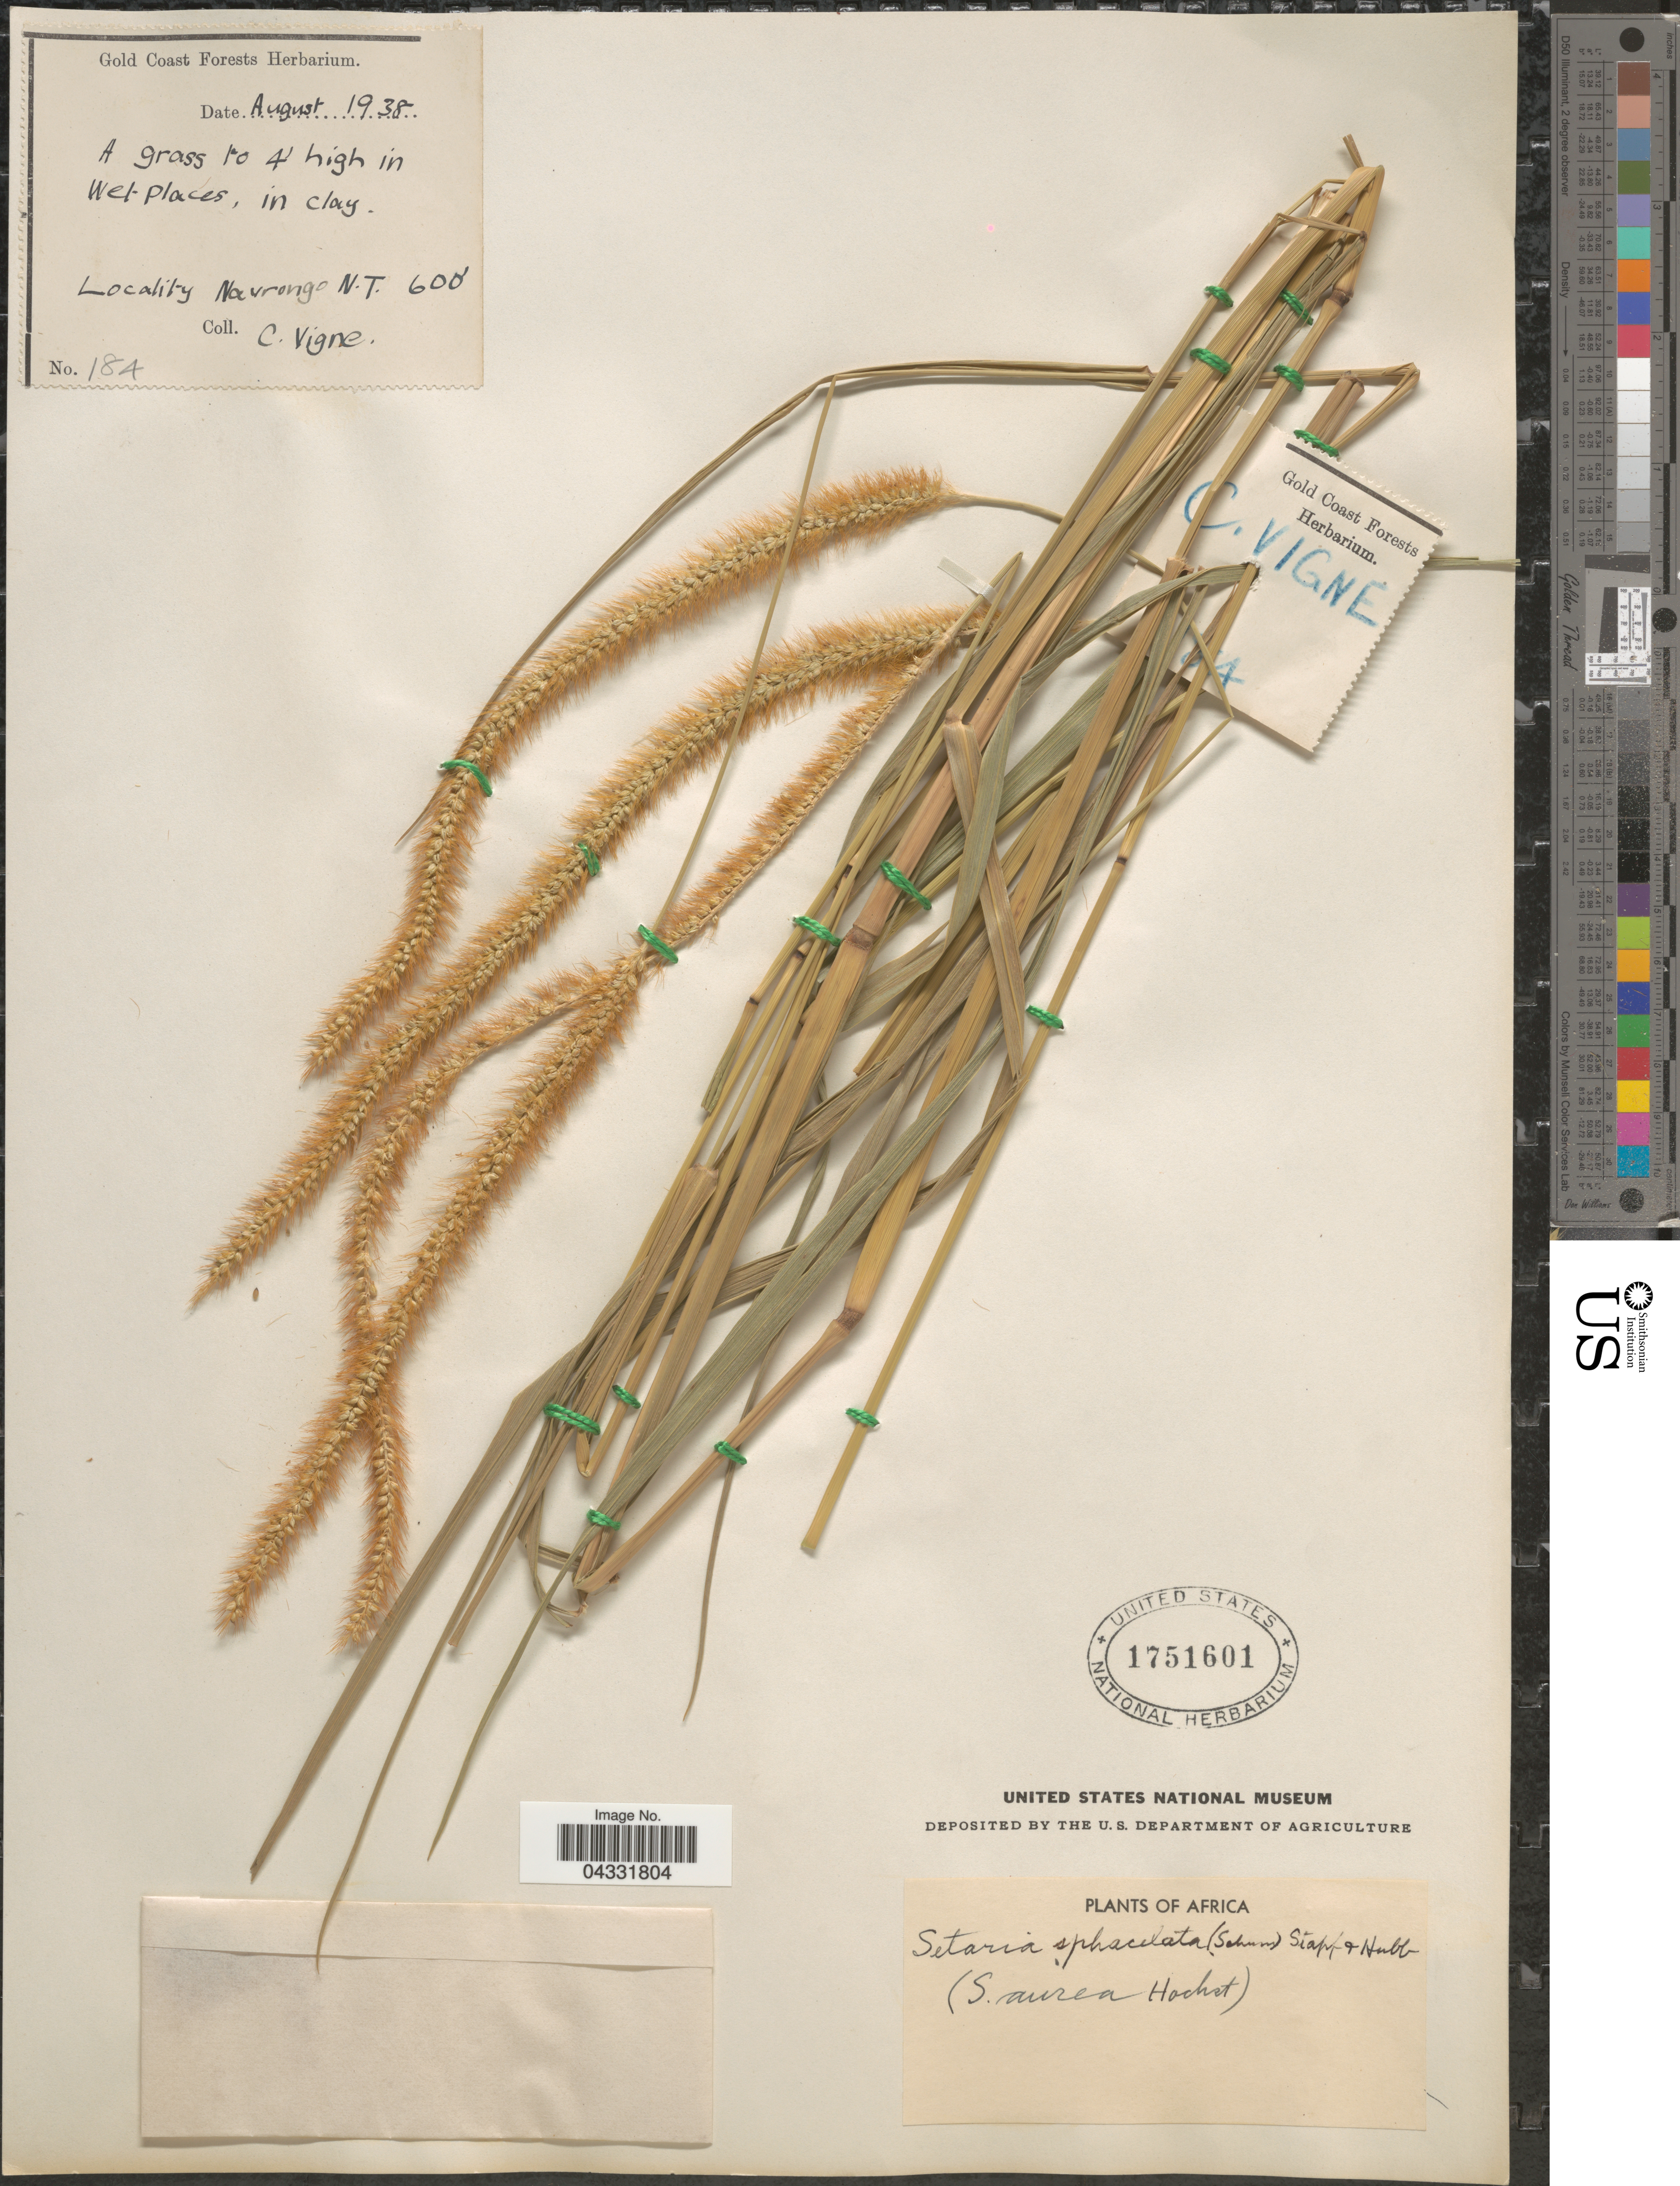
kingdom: Plantae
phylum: Tracheophyta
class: Liliopsida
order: Poales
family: Poaceae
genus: Setaria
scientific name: Setaria sphacelata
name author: (Schumach.) Stapf & Hubb. ex Moss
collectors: C. Vigne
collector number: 184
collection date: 1938-08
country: Ghana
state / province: Northern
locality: Navrongo N.T.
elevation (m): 183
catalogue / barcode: US 1751601